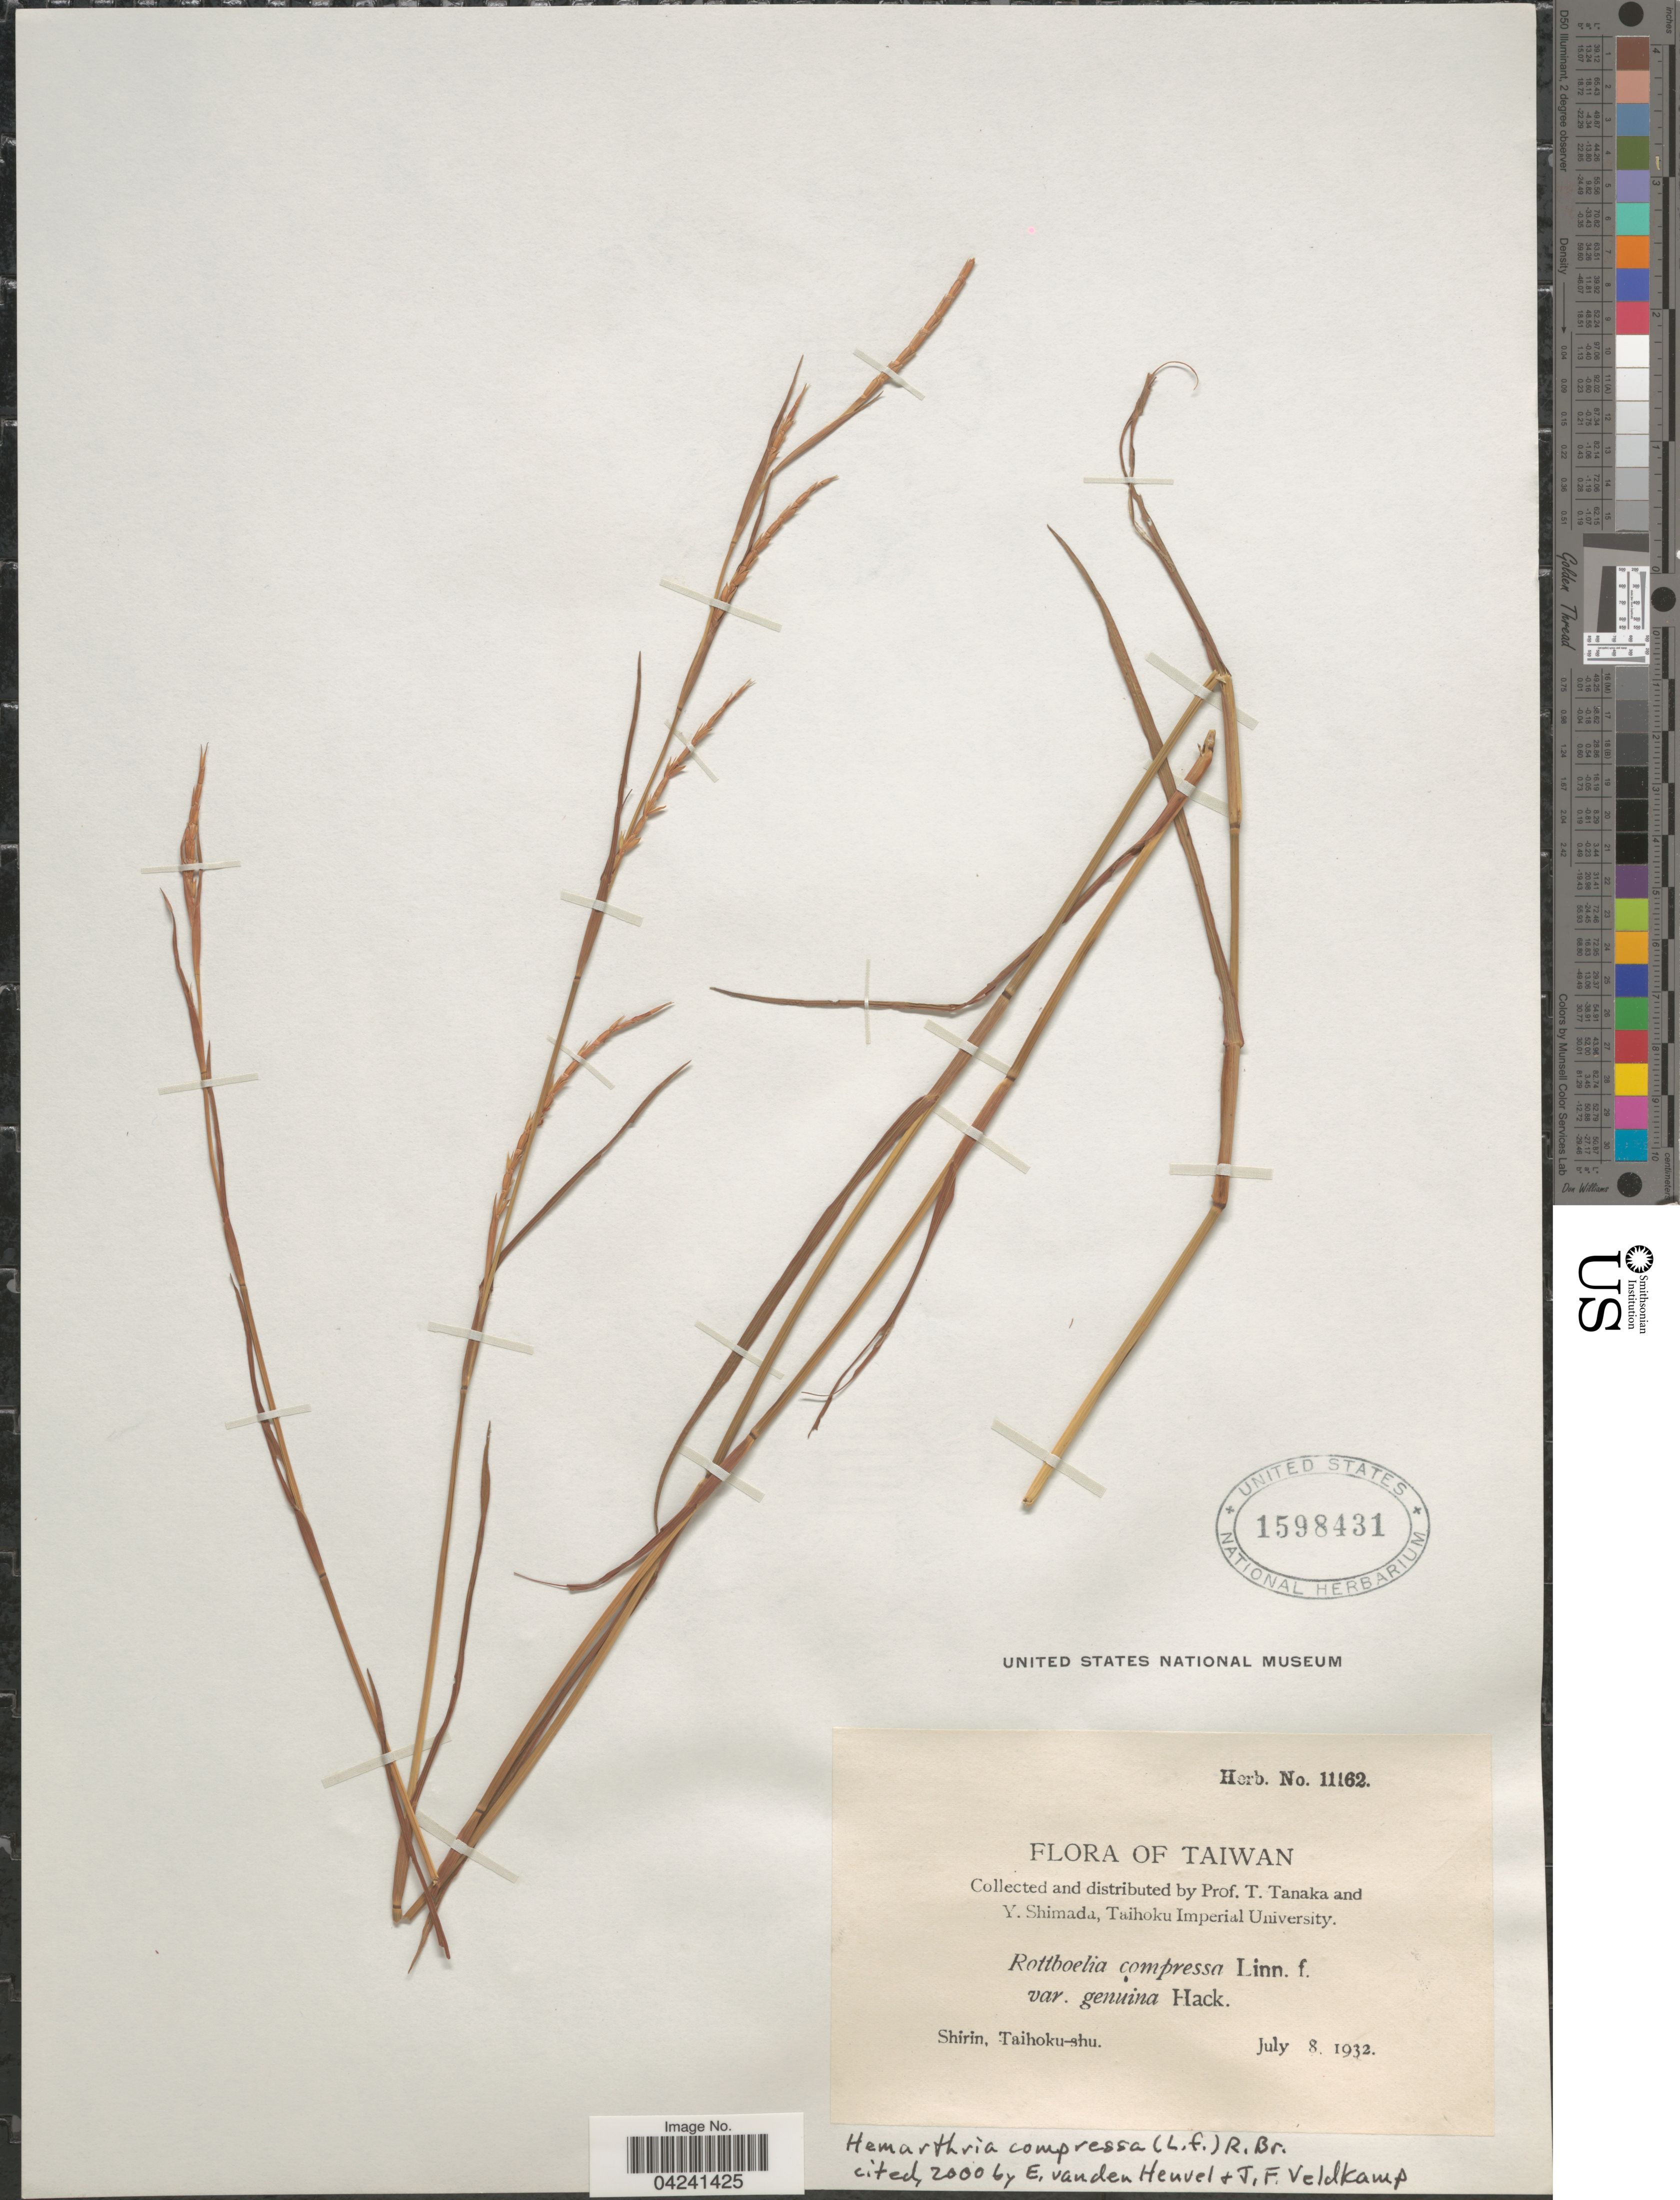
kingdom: Plantae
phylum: Tracheophyta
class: Liliopsida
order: Poales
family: Poaceae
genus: Hemarthria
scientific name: Hemarthria compressa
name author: (L.) R. Br.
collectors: T. Tanaka & Y. Shimada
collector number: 11162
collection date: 1932-07-08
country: Taiwan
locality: Shirin, Taihoku-shu.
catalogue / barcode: US 1598431